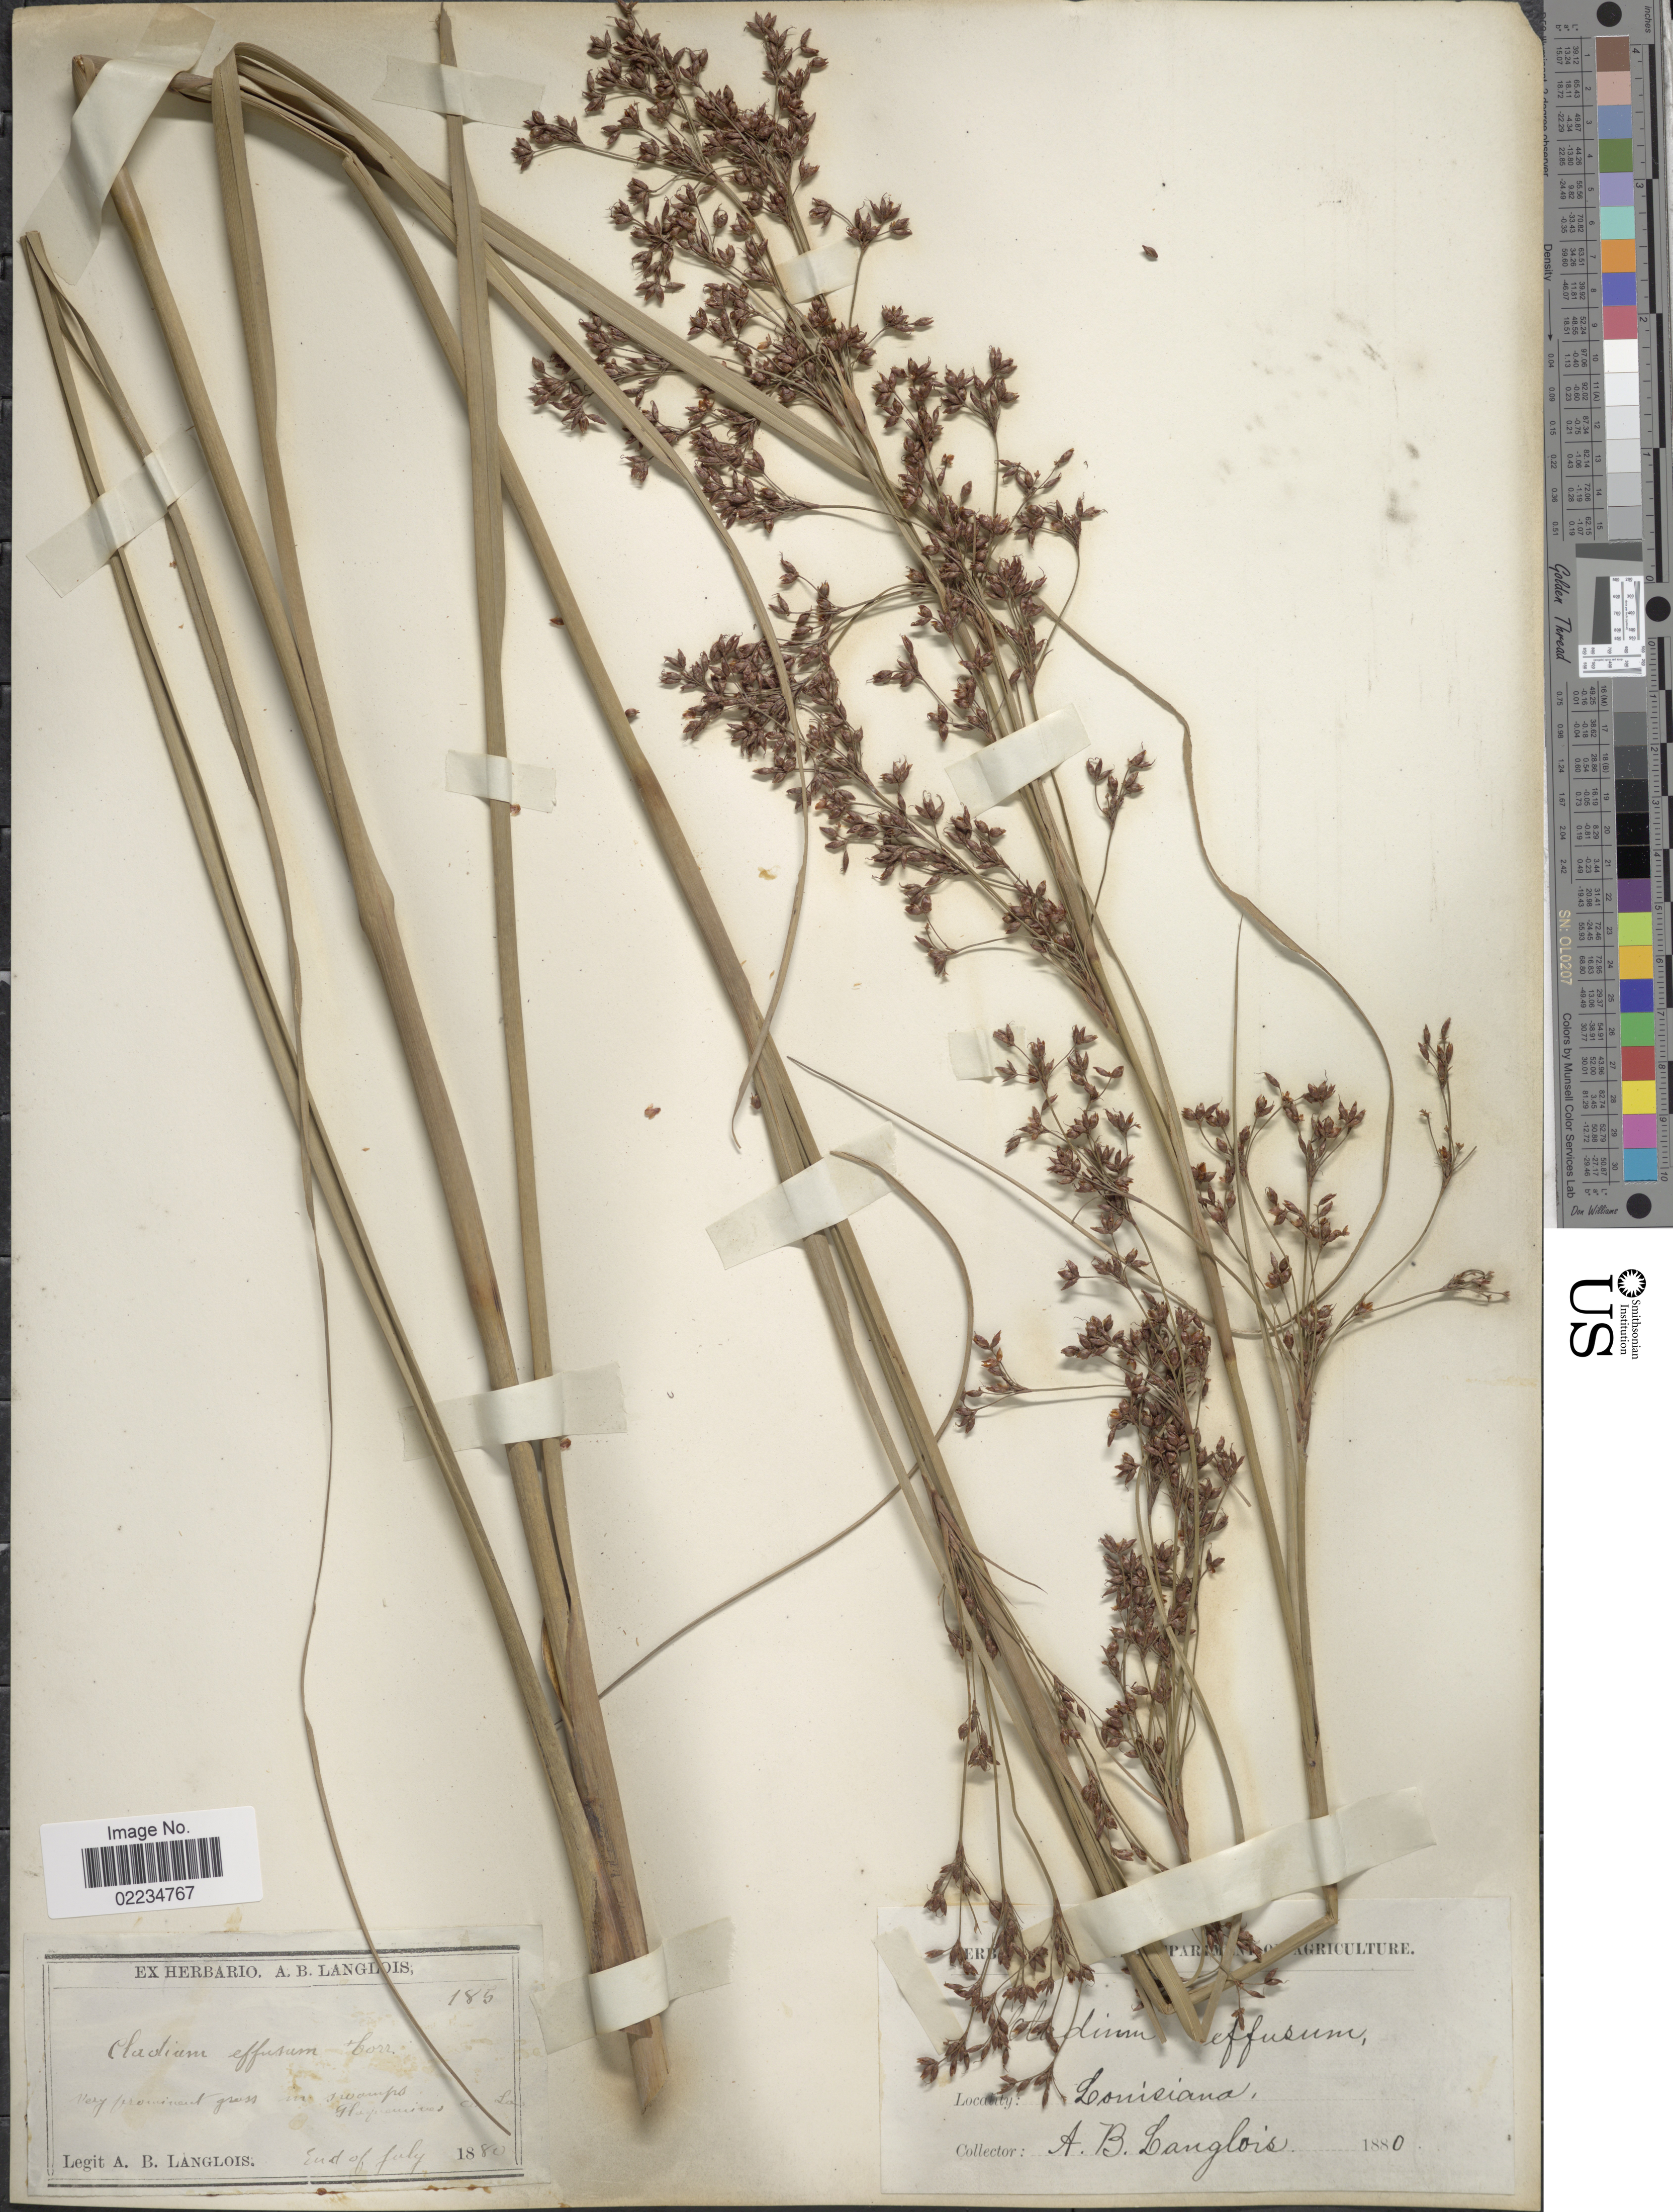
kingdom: Plantae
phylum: Tracheophyta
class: Liliopsida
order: Poales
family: Cyperaceae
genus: Cladium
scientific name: Cladium jamaicense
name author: Crantz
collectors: A. Langlois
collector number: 185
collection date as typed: End of July 1880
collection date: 1880-07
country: United States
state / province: Louisiana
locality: Plaquemines Co.